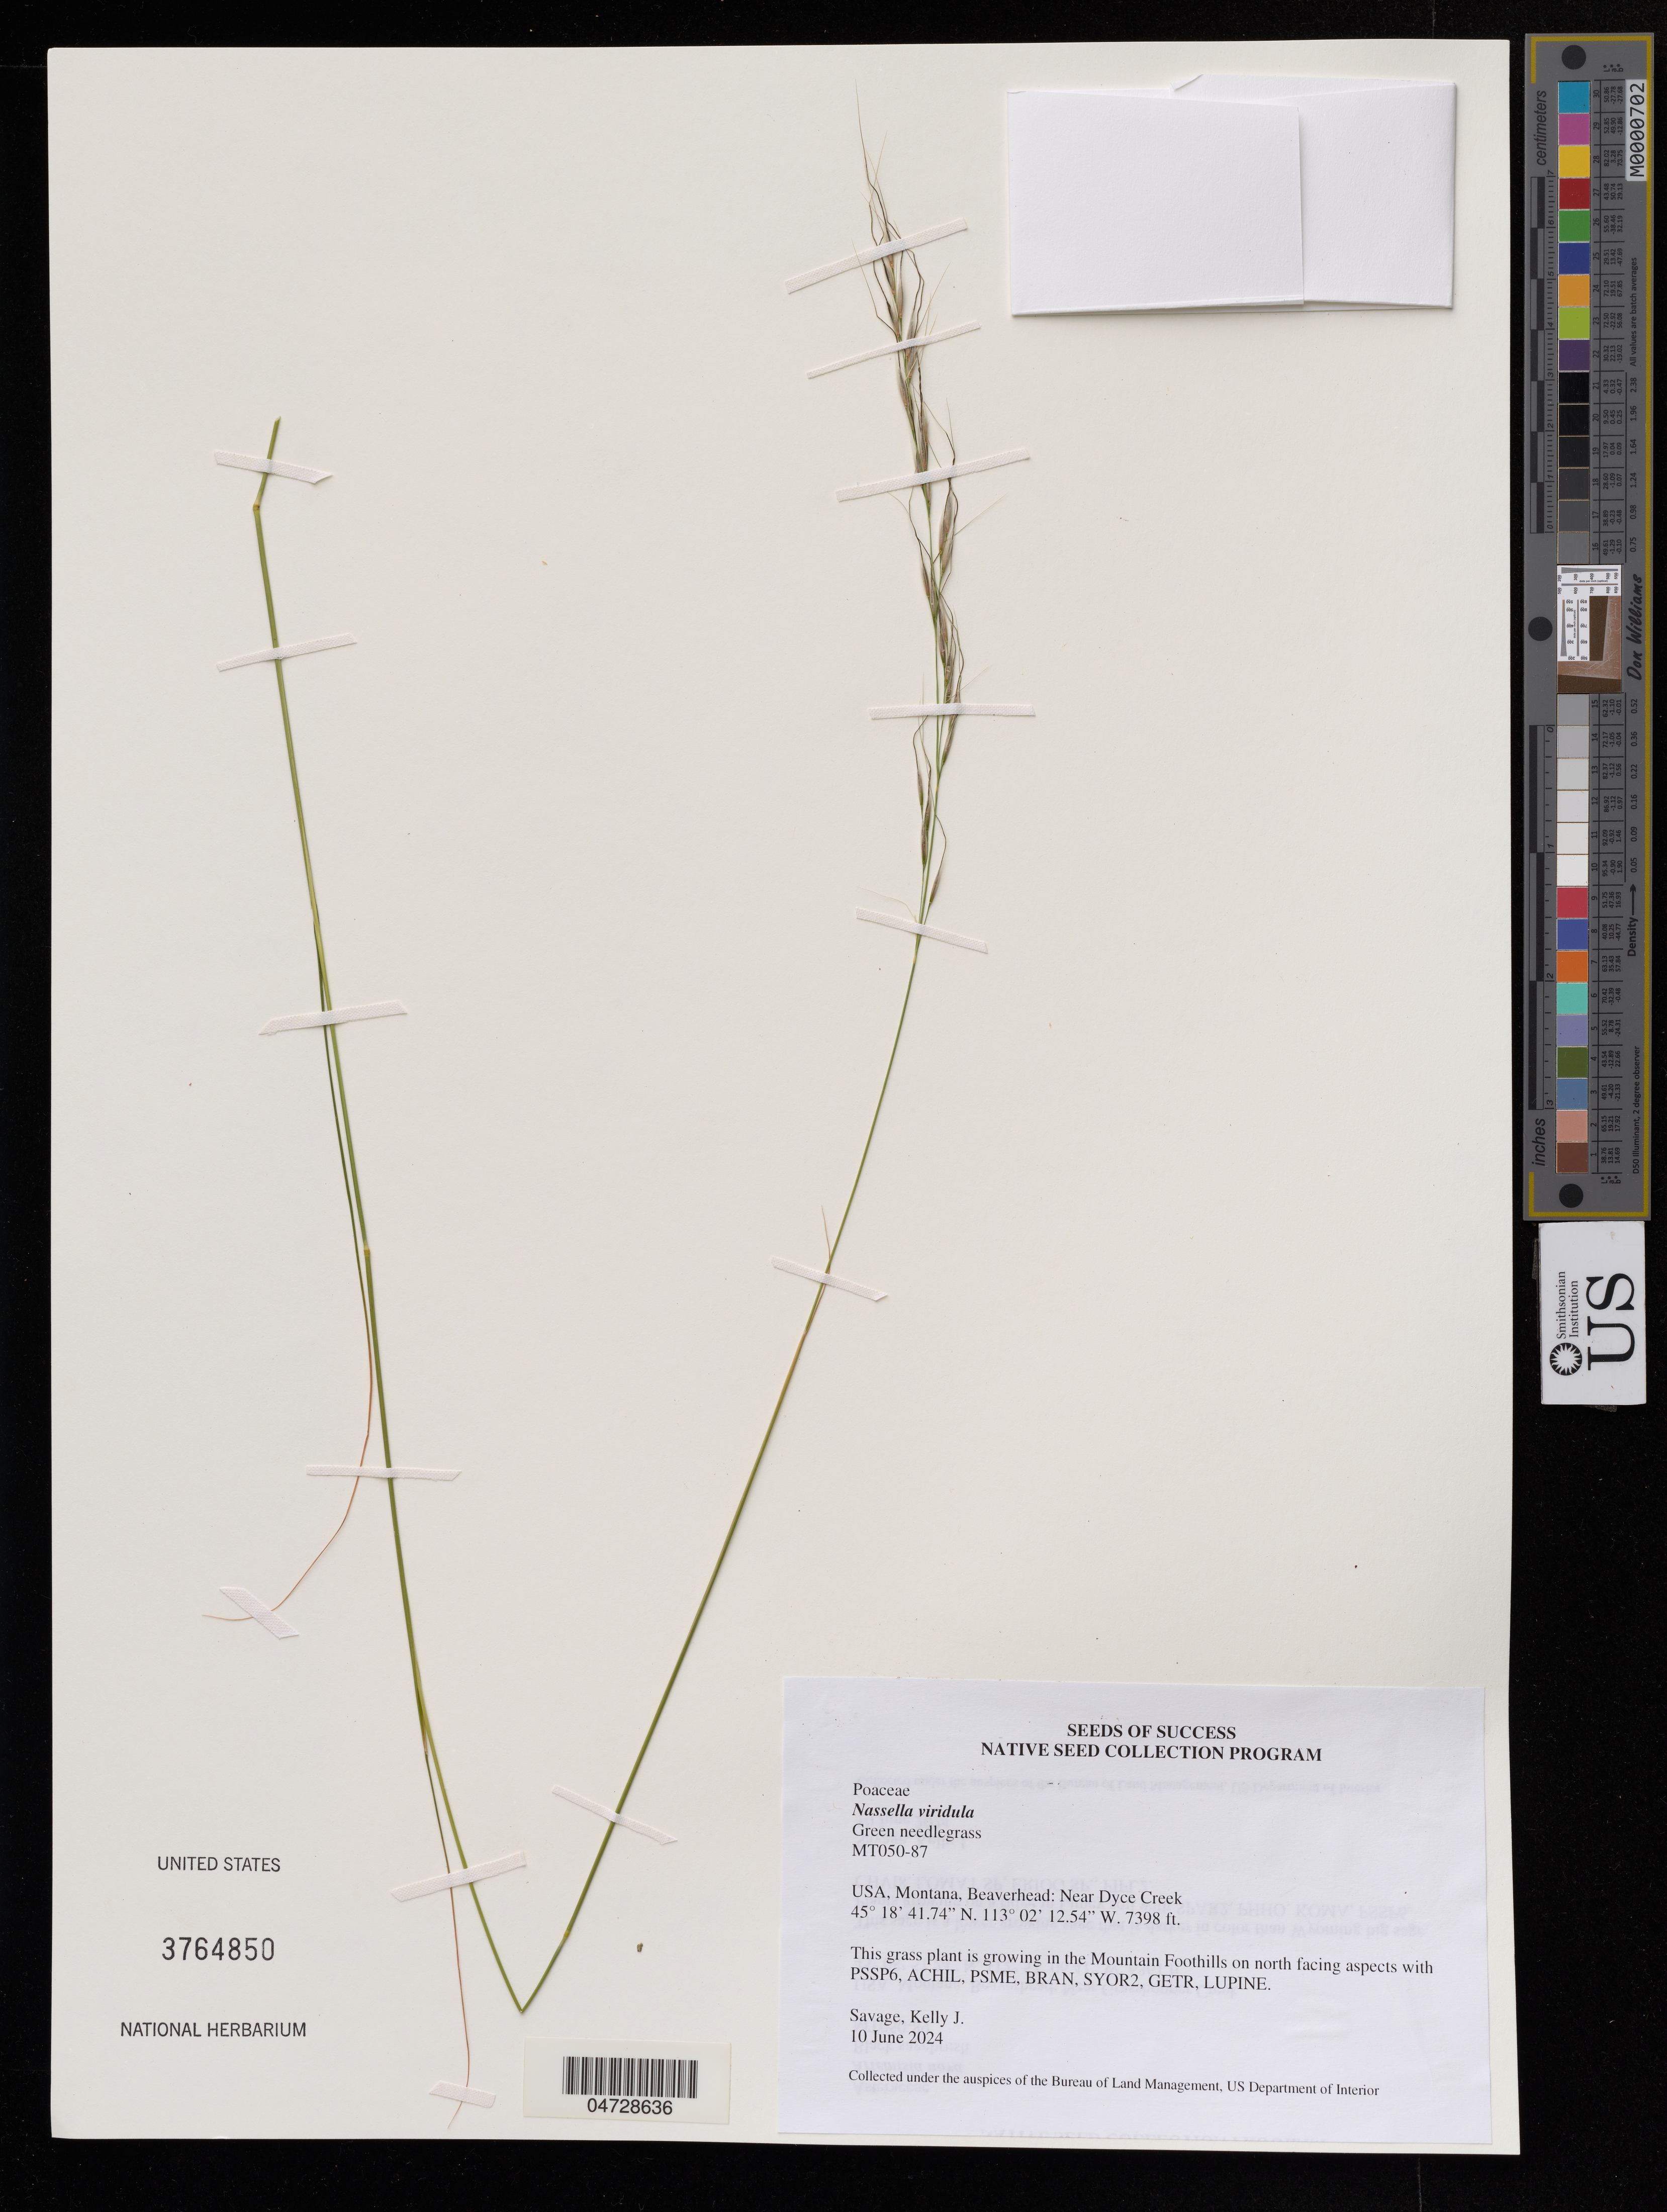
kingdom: Plantae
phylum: Tracheophyta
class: Liliopsida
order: Poales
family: Poaceae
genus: Nassella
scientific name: Nassella viridula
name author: (Trin.) Barkworth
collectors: K. Savage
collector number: MT050-87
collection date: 2024-06-10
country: United States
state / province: Montana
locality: Beaverhead: Near Dyce Creek.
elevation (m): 2255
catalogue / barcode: US 3764850